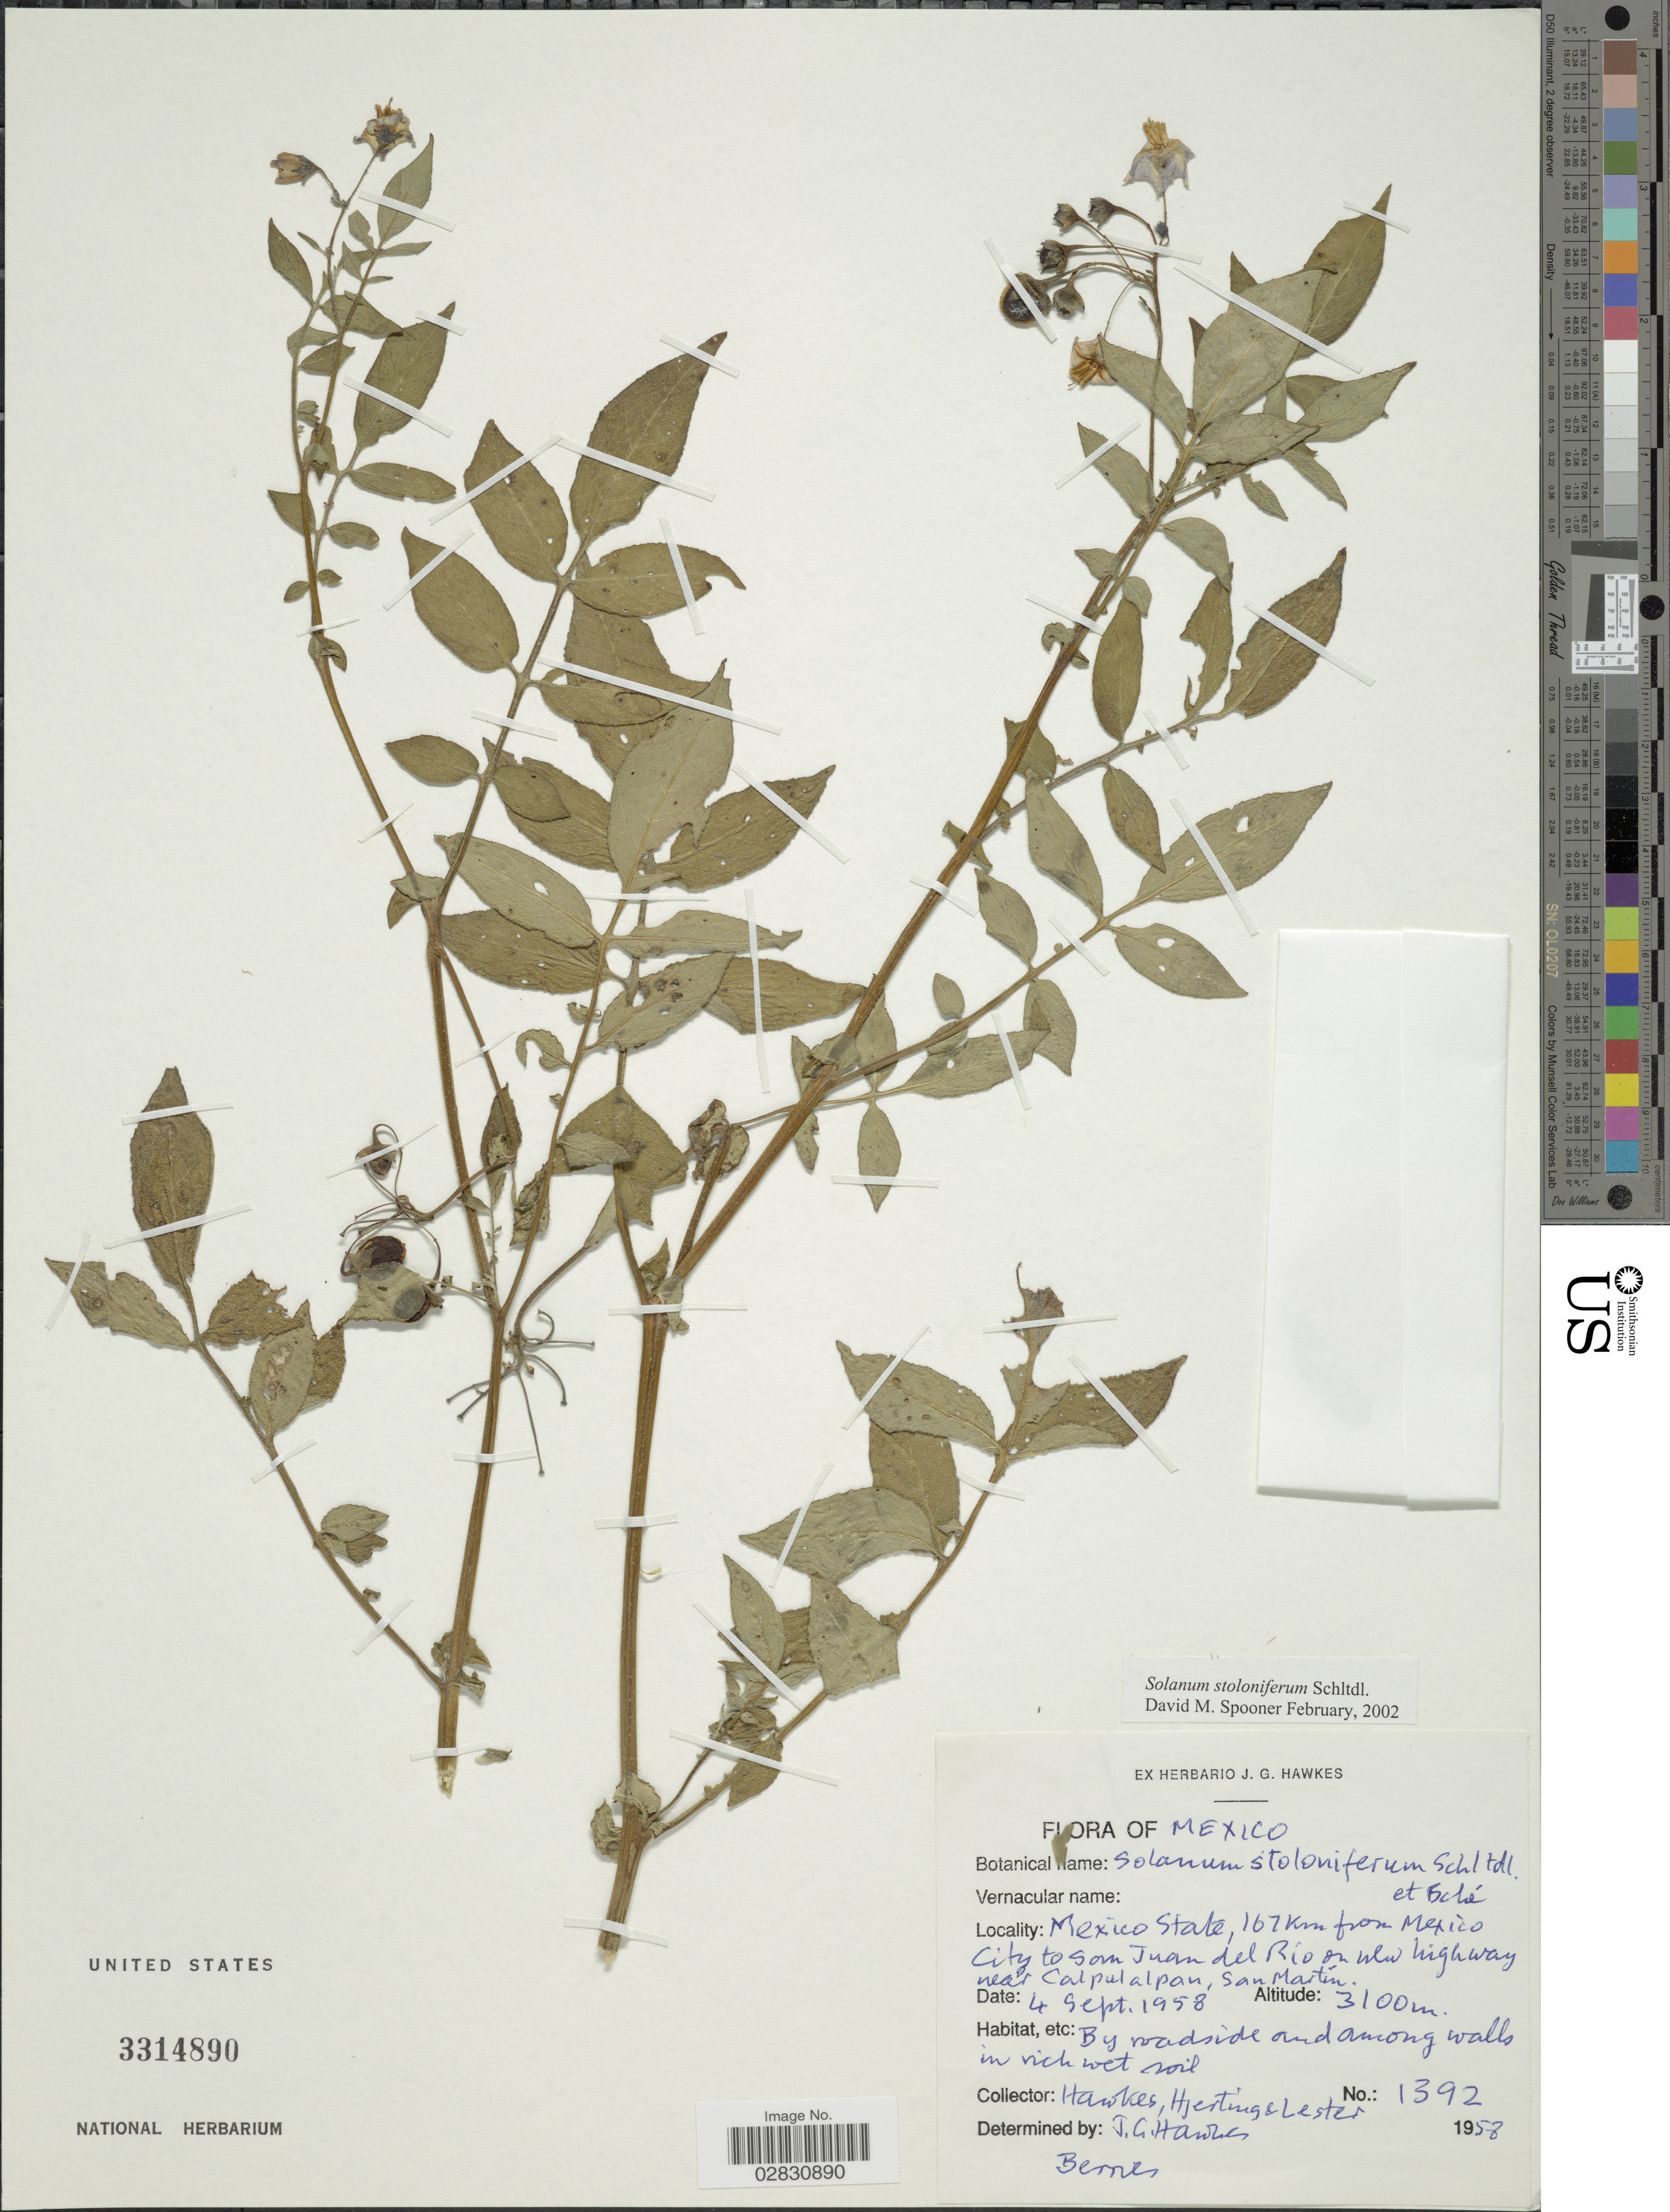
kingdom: Plantae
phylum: Tracheophyta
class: Magnoliopsida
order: Solanales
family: Solanaceae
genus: Solanum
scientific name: Solanum stoloniferum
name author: Schltdl. & Bouché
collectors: J. Hawkes, -- Hjerting & -- Lester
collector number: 1392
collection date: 1958-09-04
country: Mexico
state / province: México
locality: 167 km from Mexico City to San Juan del Rio on new highway near Calpulalpan, San Martín.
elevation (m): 3100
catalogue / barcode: US 3314890